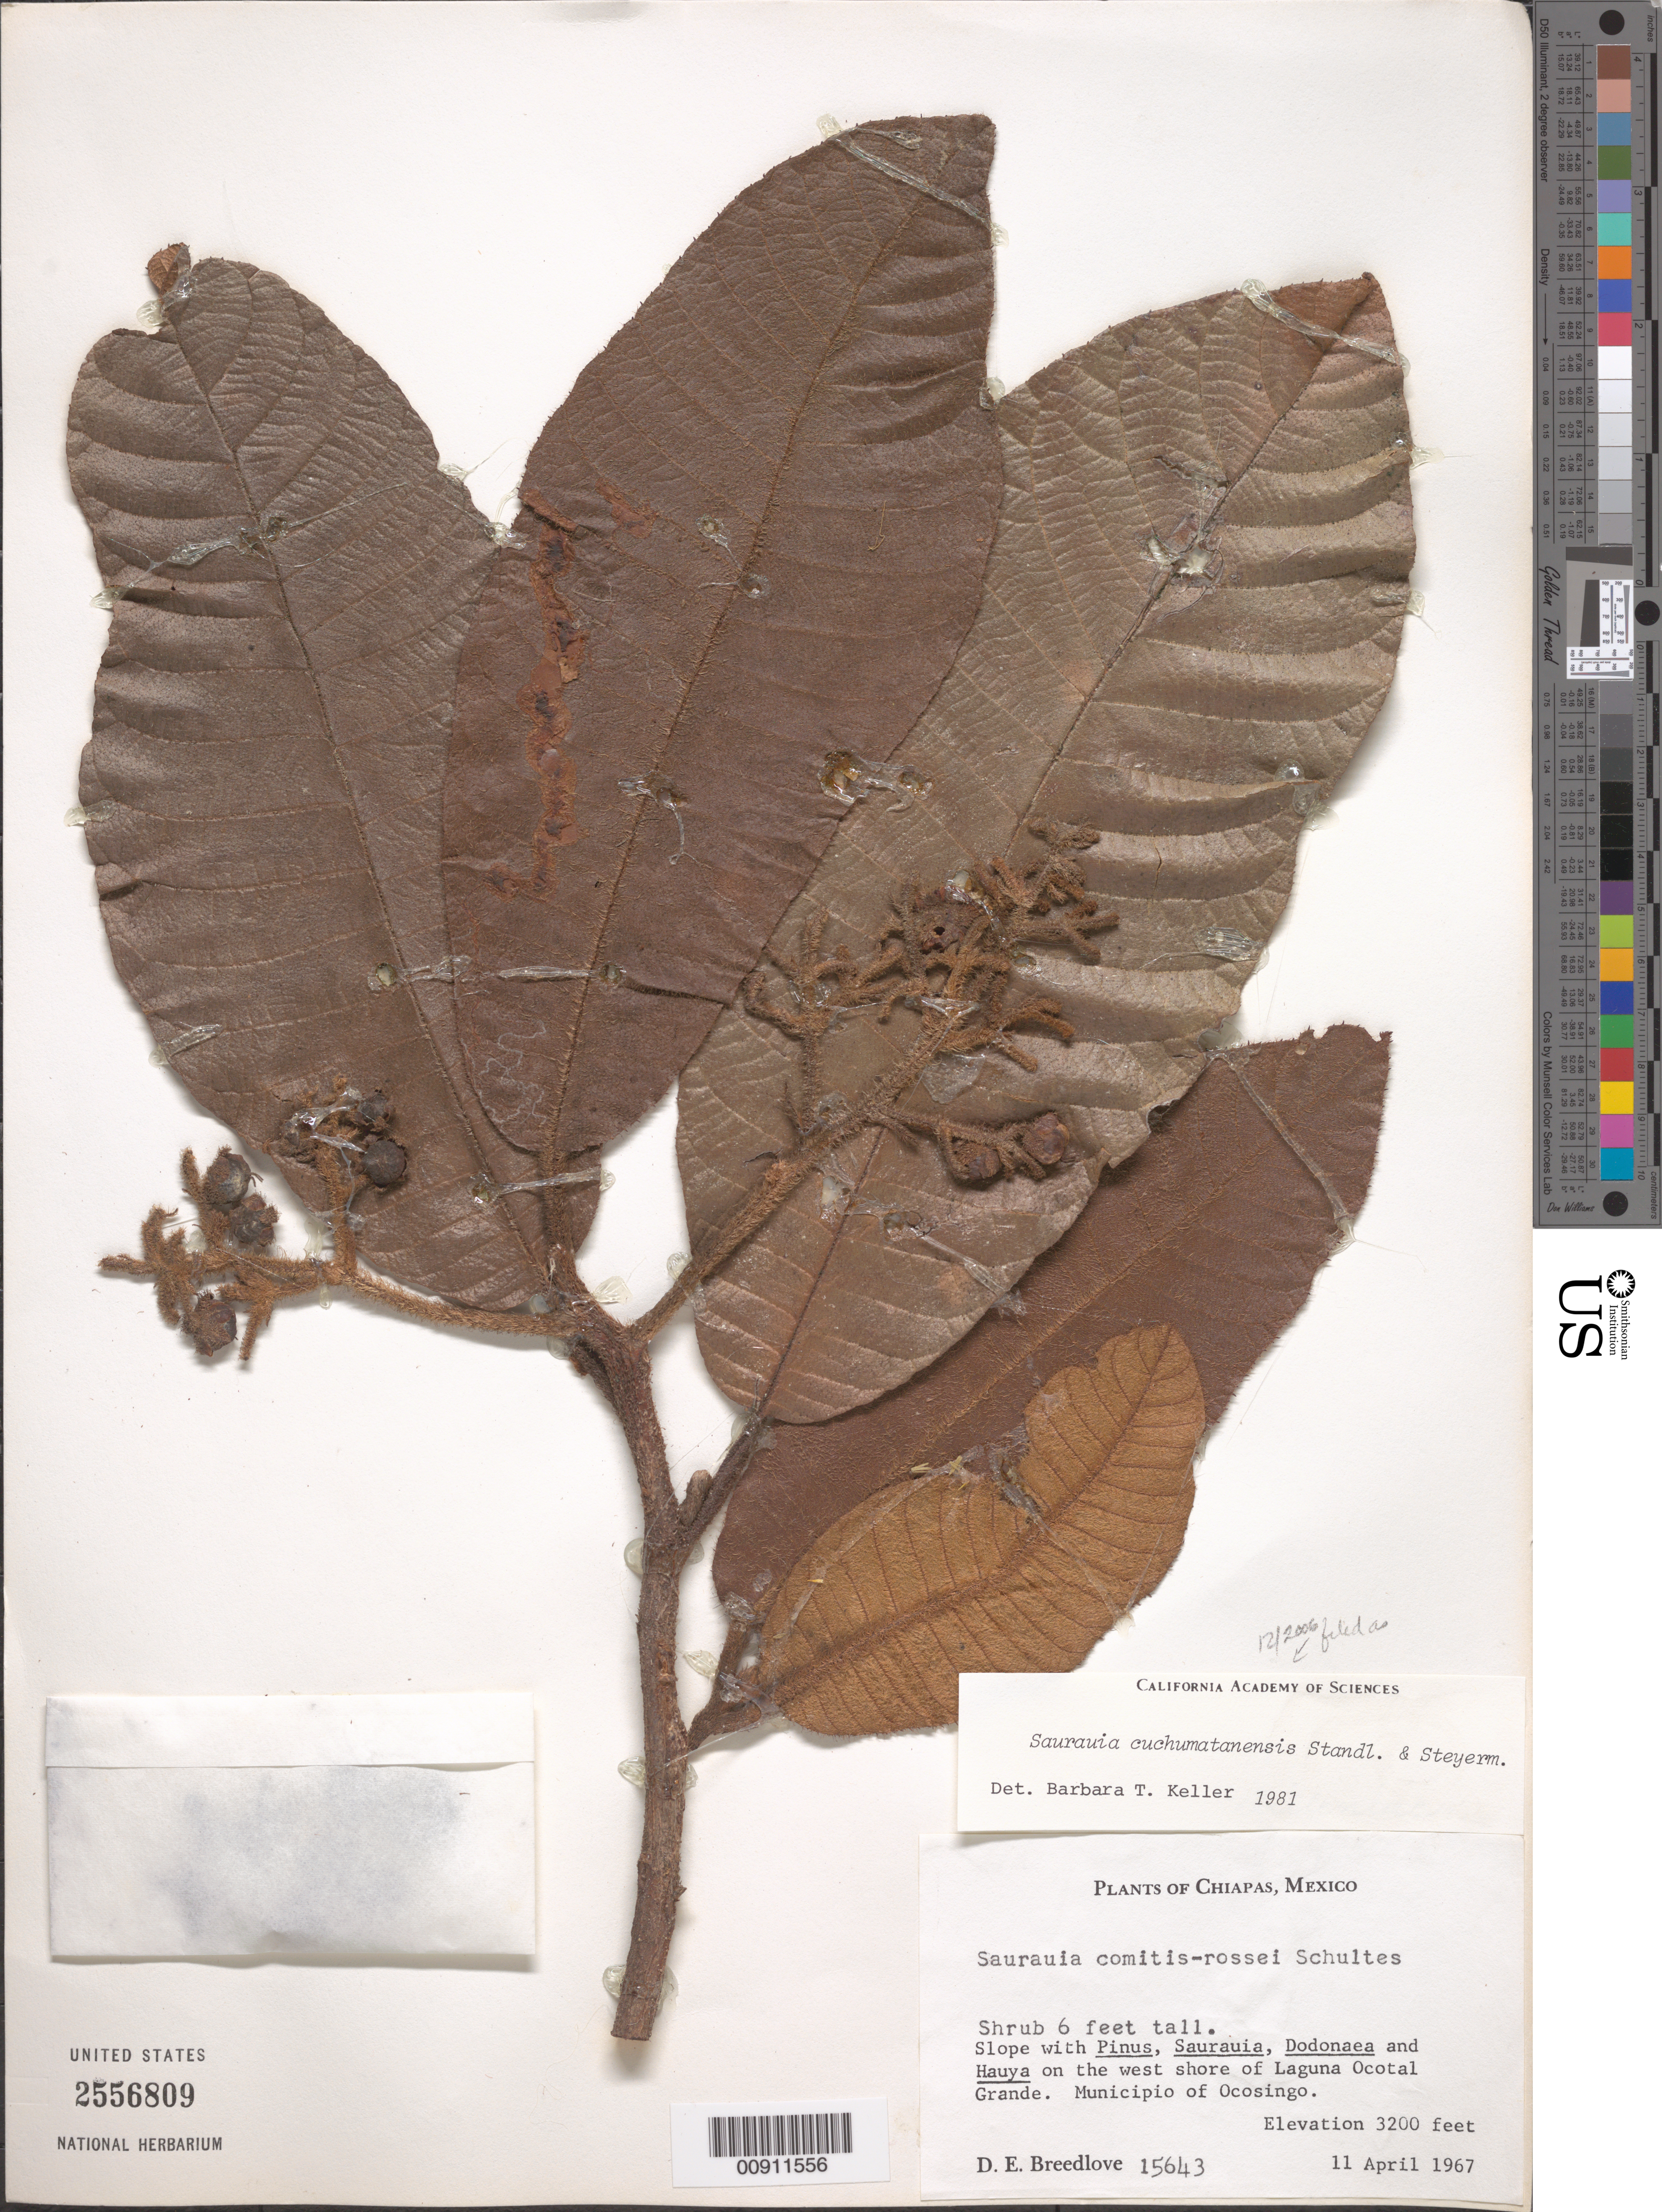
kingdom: Plantae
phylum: Tracheophyta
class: Magnoliopsida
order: Ericales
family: Actinidiaceae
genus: Saurauia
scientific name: Saurauia cuchumatanensis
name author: Standl. & Steyerm.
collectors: D. E. Breedlove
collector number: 15643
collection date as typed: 11 Apr 1967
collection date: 1967-04-11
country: Mexico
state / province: Chiapas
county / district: Ocosingo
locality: On the west shore of Laguna Ocotal Grande. Municipio of Ocosingo, Chiapas.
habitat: Slope with Pinus, Saurauia, Dodonaea and Hauya.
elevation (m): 975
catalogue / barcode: US 2556809